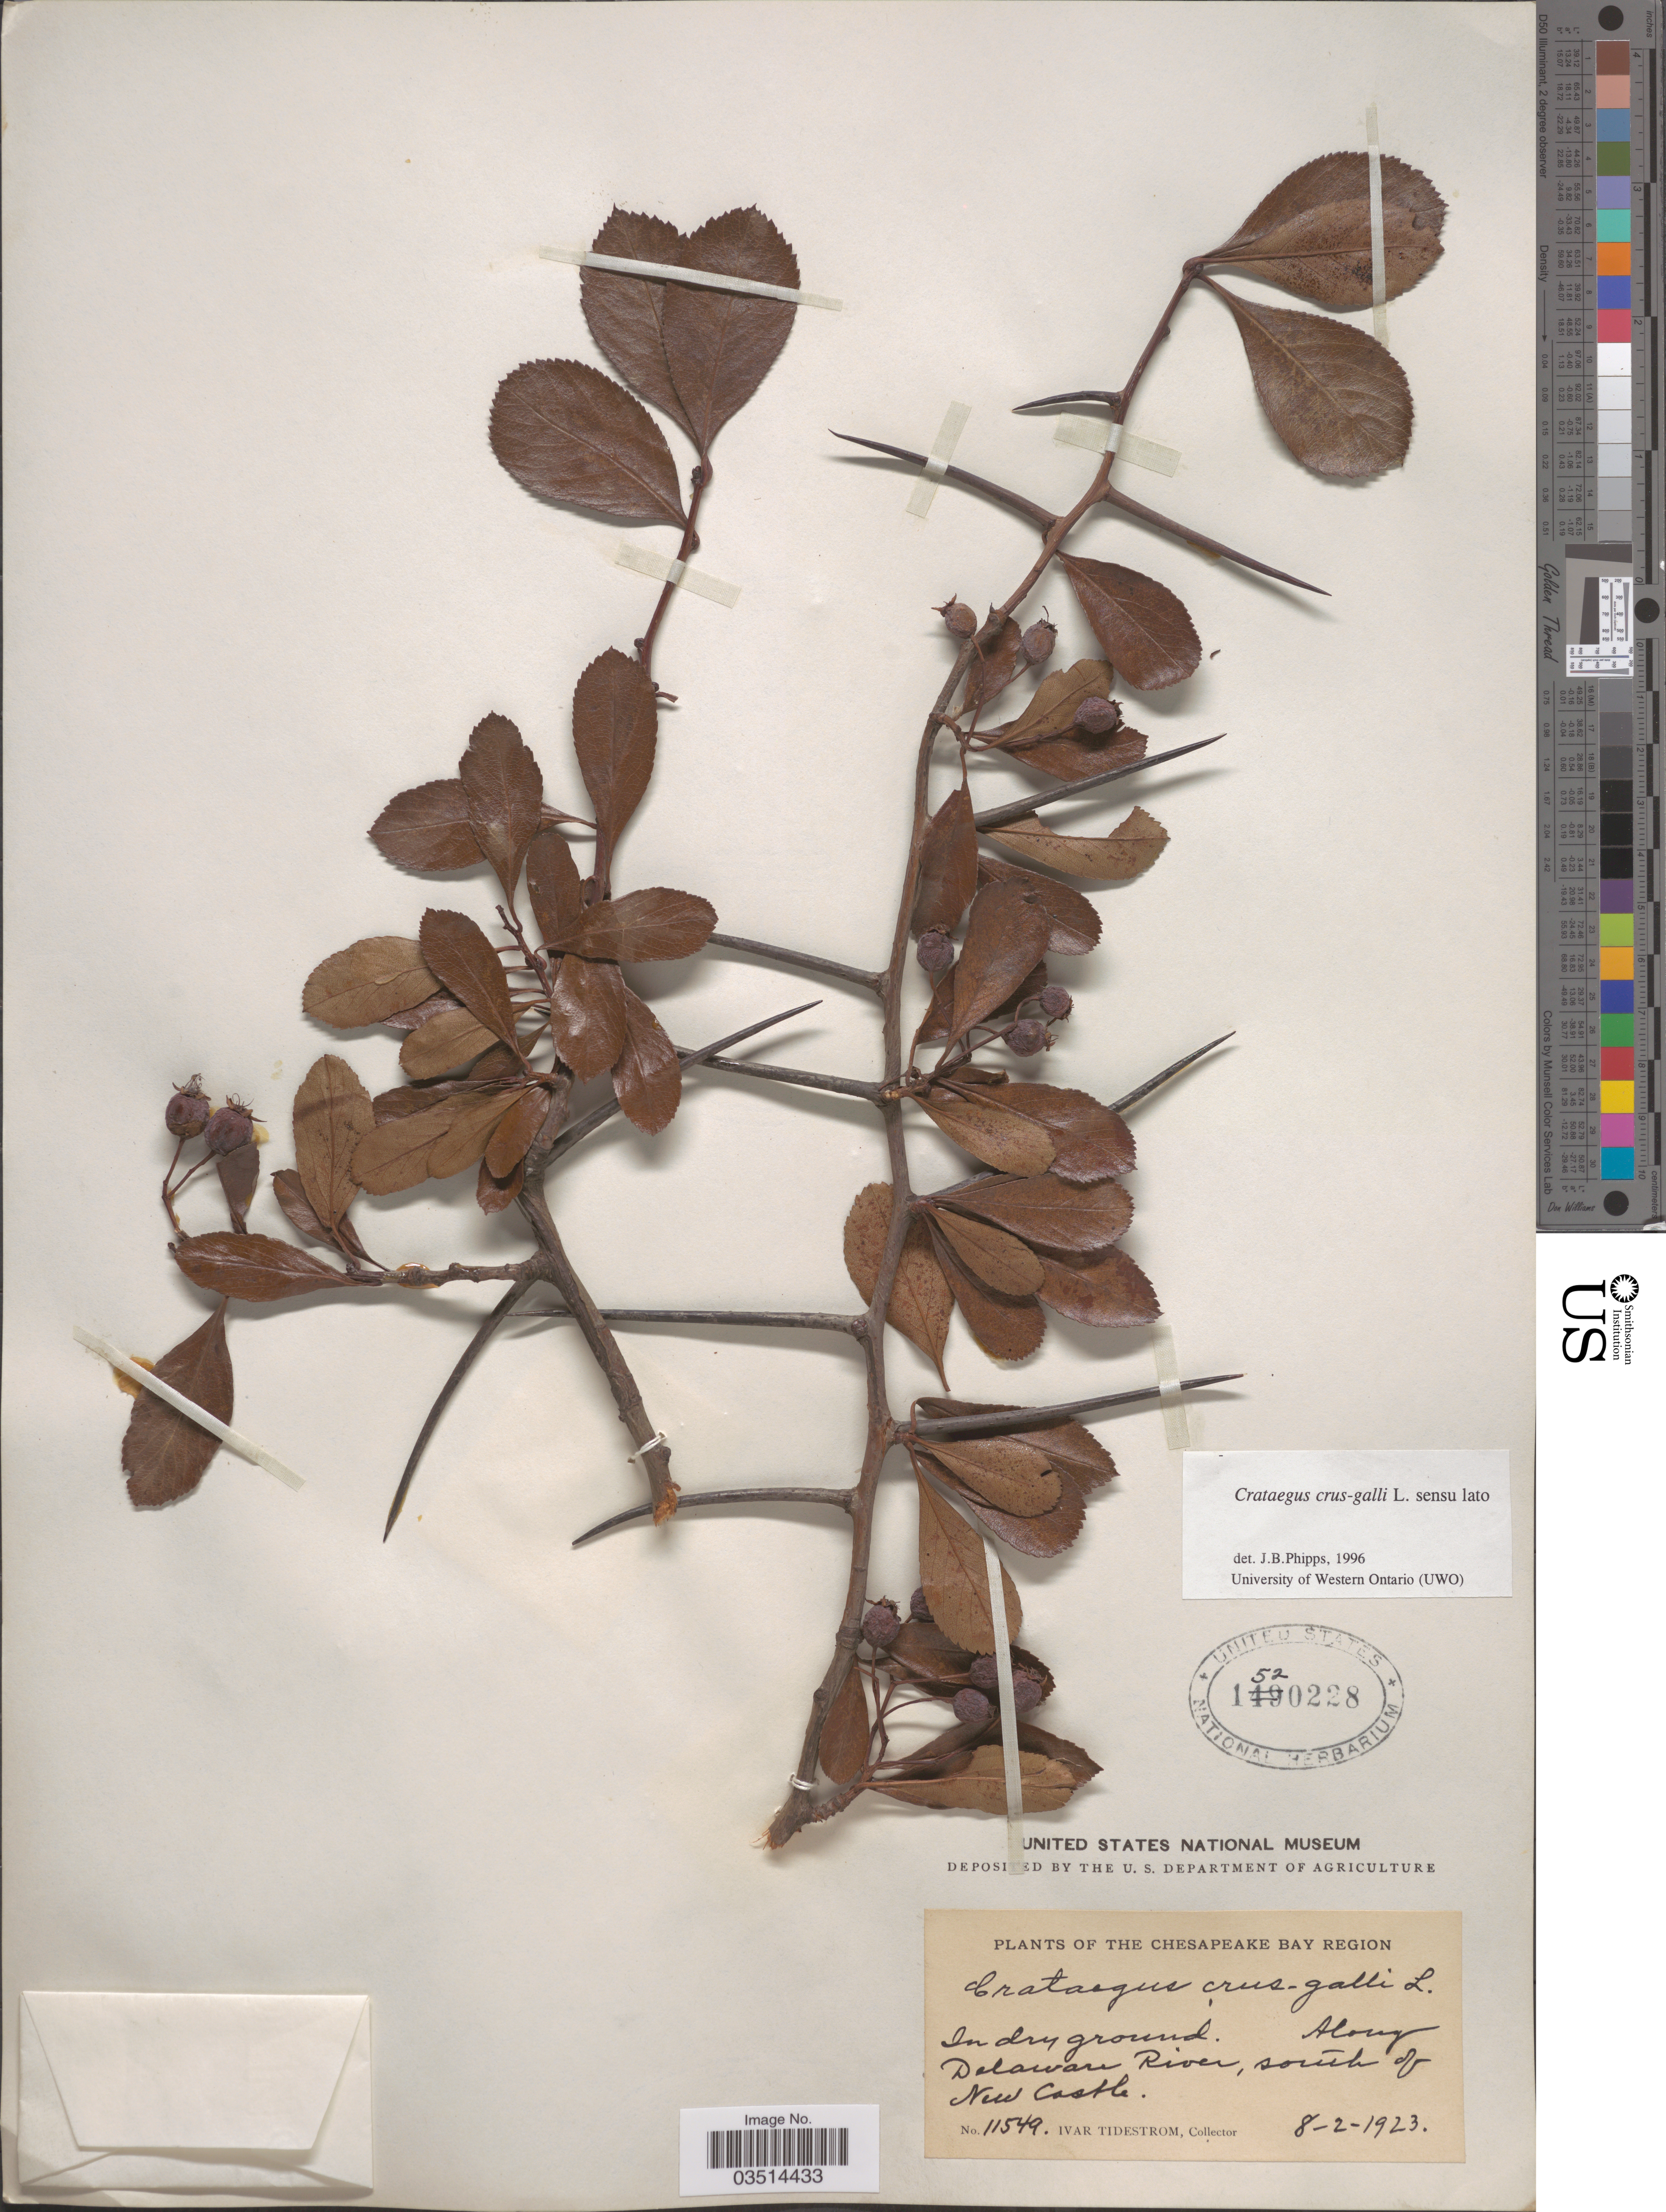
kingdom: Plantae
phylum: Tracheophyta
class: Magnoliopsida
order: Rosales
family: Rosaceae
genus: Crataegus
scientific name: Crataegus crus-galli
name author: L.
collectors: I. F. Tidestrom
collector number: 11549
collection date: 1923-08-02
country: United States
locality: The Chesapeake Bay Region. Along Delaware River, south of New Castle.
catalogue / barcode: US 1520228